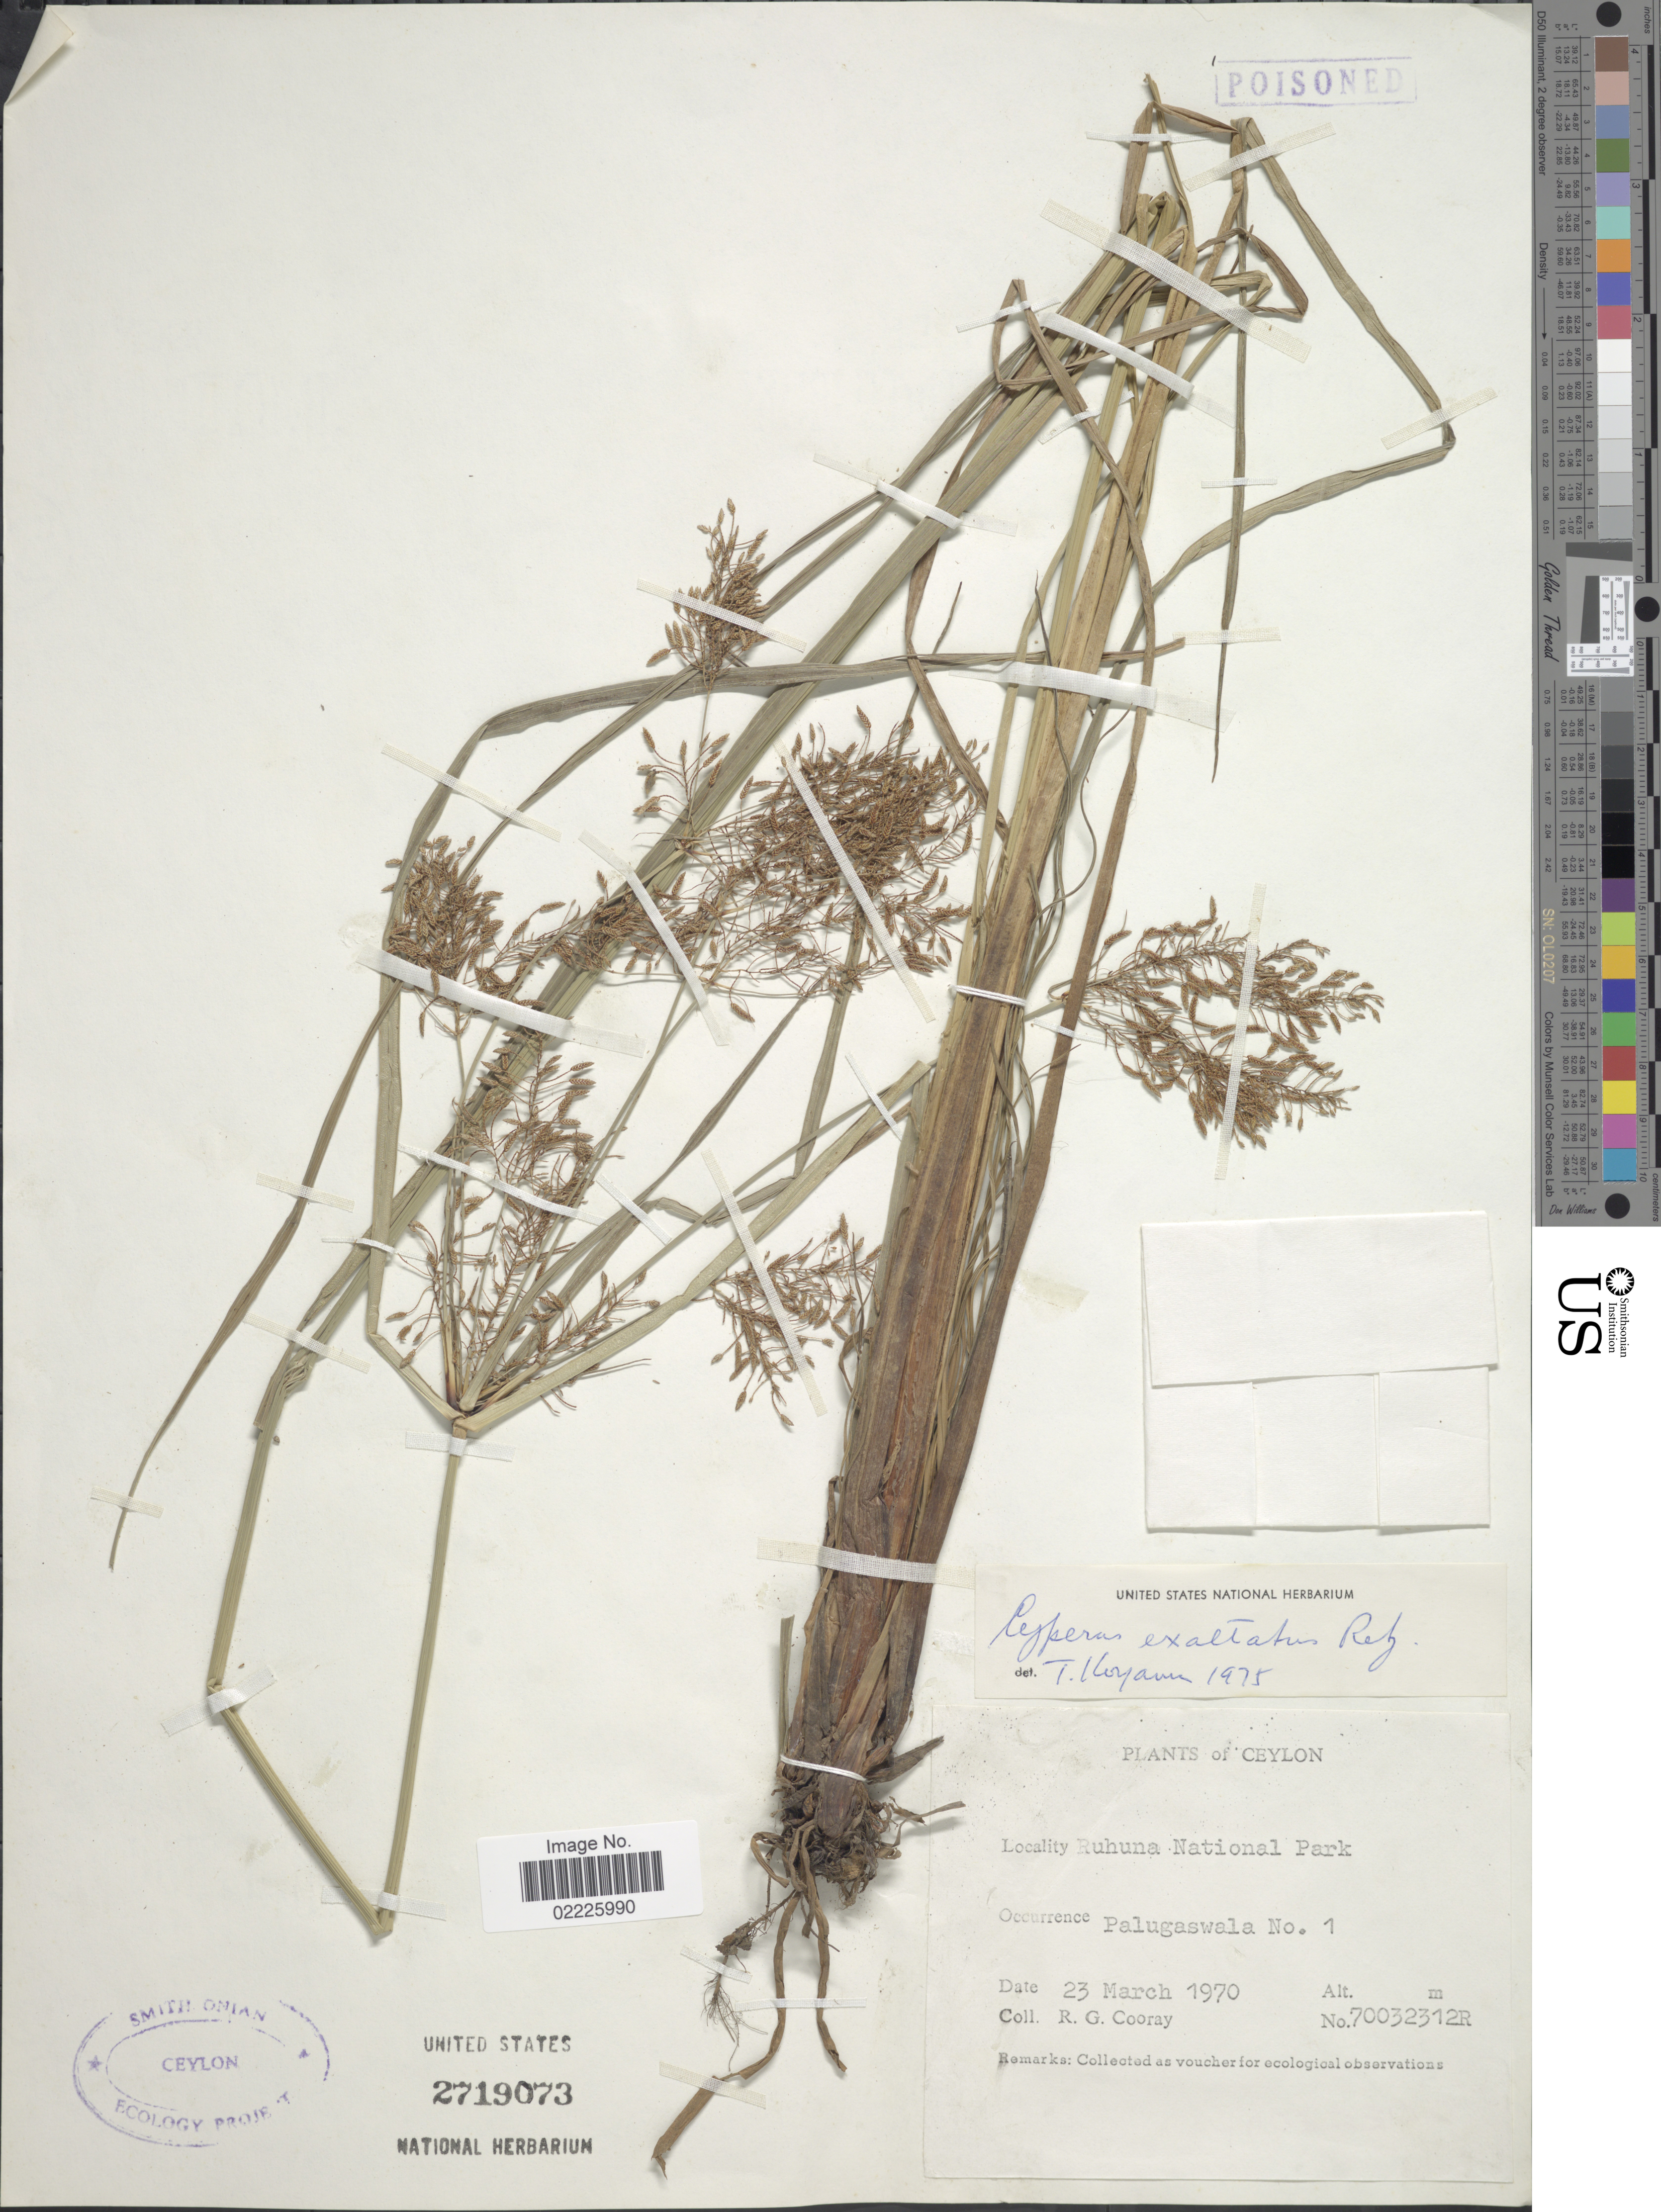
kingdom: Plantae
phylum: Tracheophyta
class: Liliopsida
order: Poales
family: Cyperaceae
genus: Cyperus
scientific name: Cyperus exaltatus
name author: Retz.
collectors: R. Cooray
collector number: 70032312R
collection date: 1970-03-23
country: Sri Lanka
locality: Ceylon, Ruhuna National Park, Palugaswala No. 1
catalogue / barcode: US 2719073